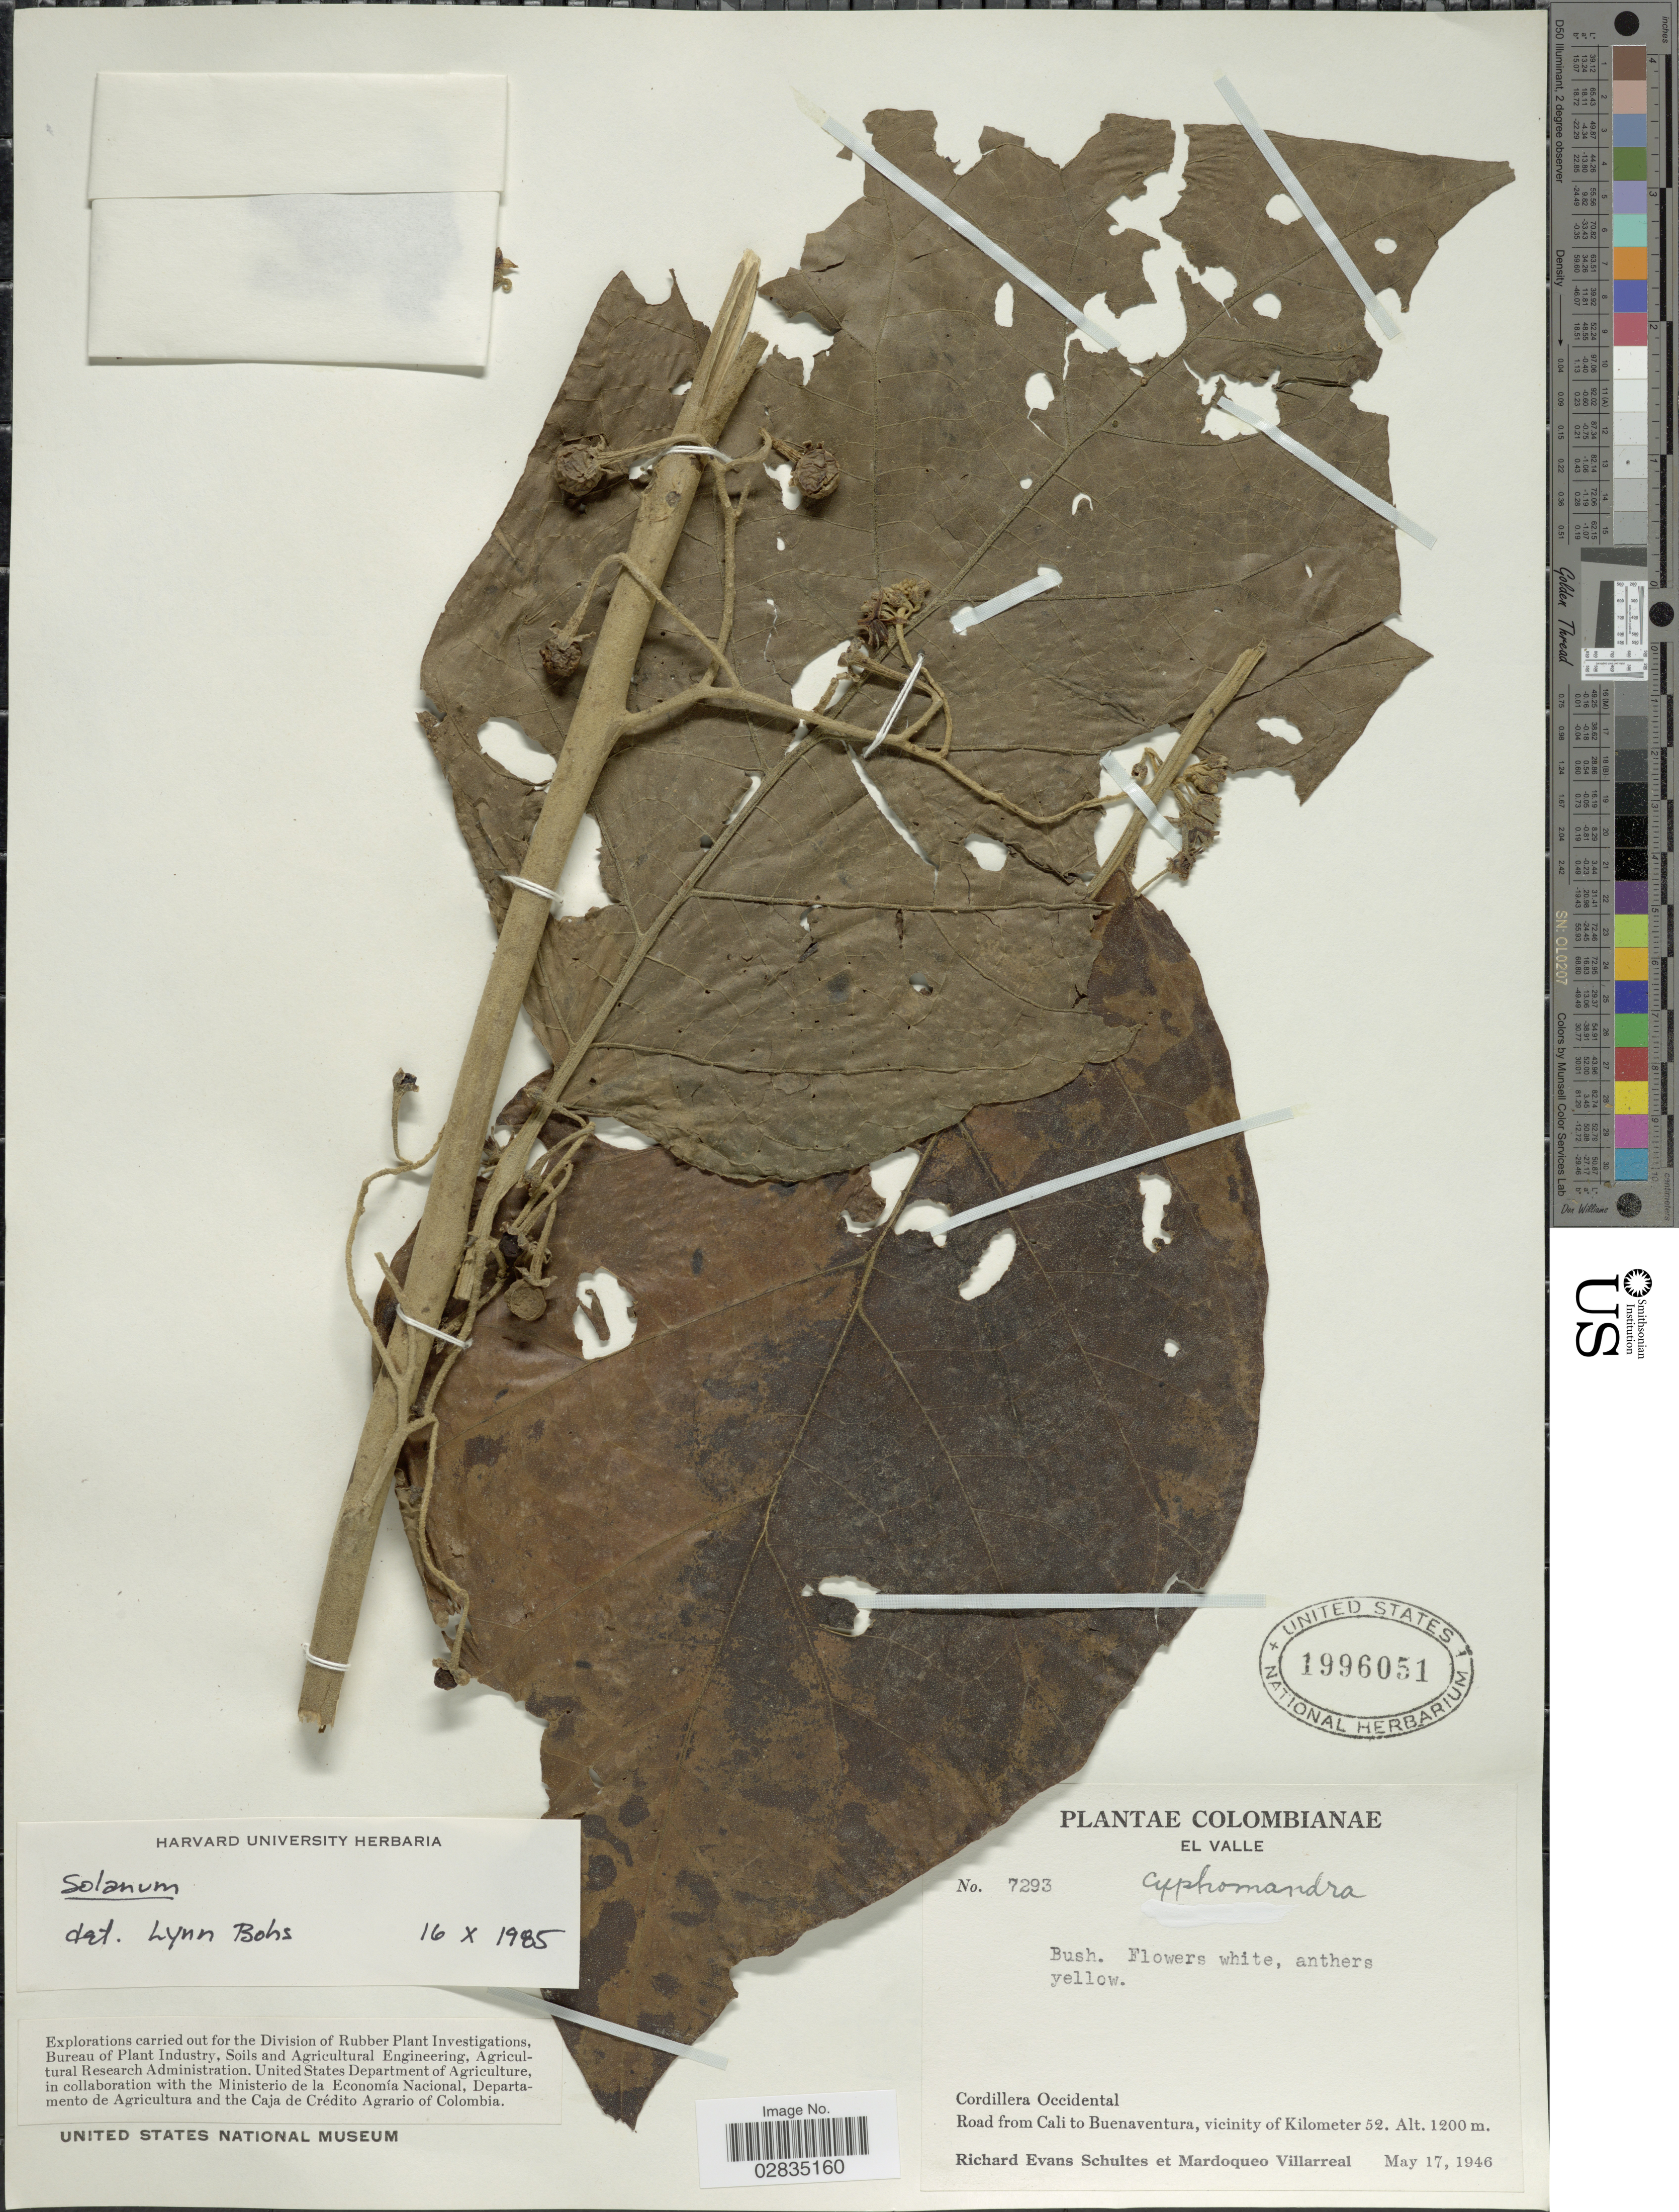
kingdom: Plantae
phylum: Tracheophyta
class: Magnoliopsida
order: Solanales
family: Solanaceae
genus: Solanum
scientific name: Solanum sp.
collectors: R. E. Schultes & M. Villarreal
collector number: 7293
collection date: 1946-05-17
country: Colombia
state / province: Valle del Cauca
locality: El Valle, Cordillera Occidental, Road from Cali to Buenaventura, vicinity of Kilometer 52.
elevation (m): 1200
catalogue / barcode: US 1996051